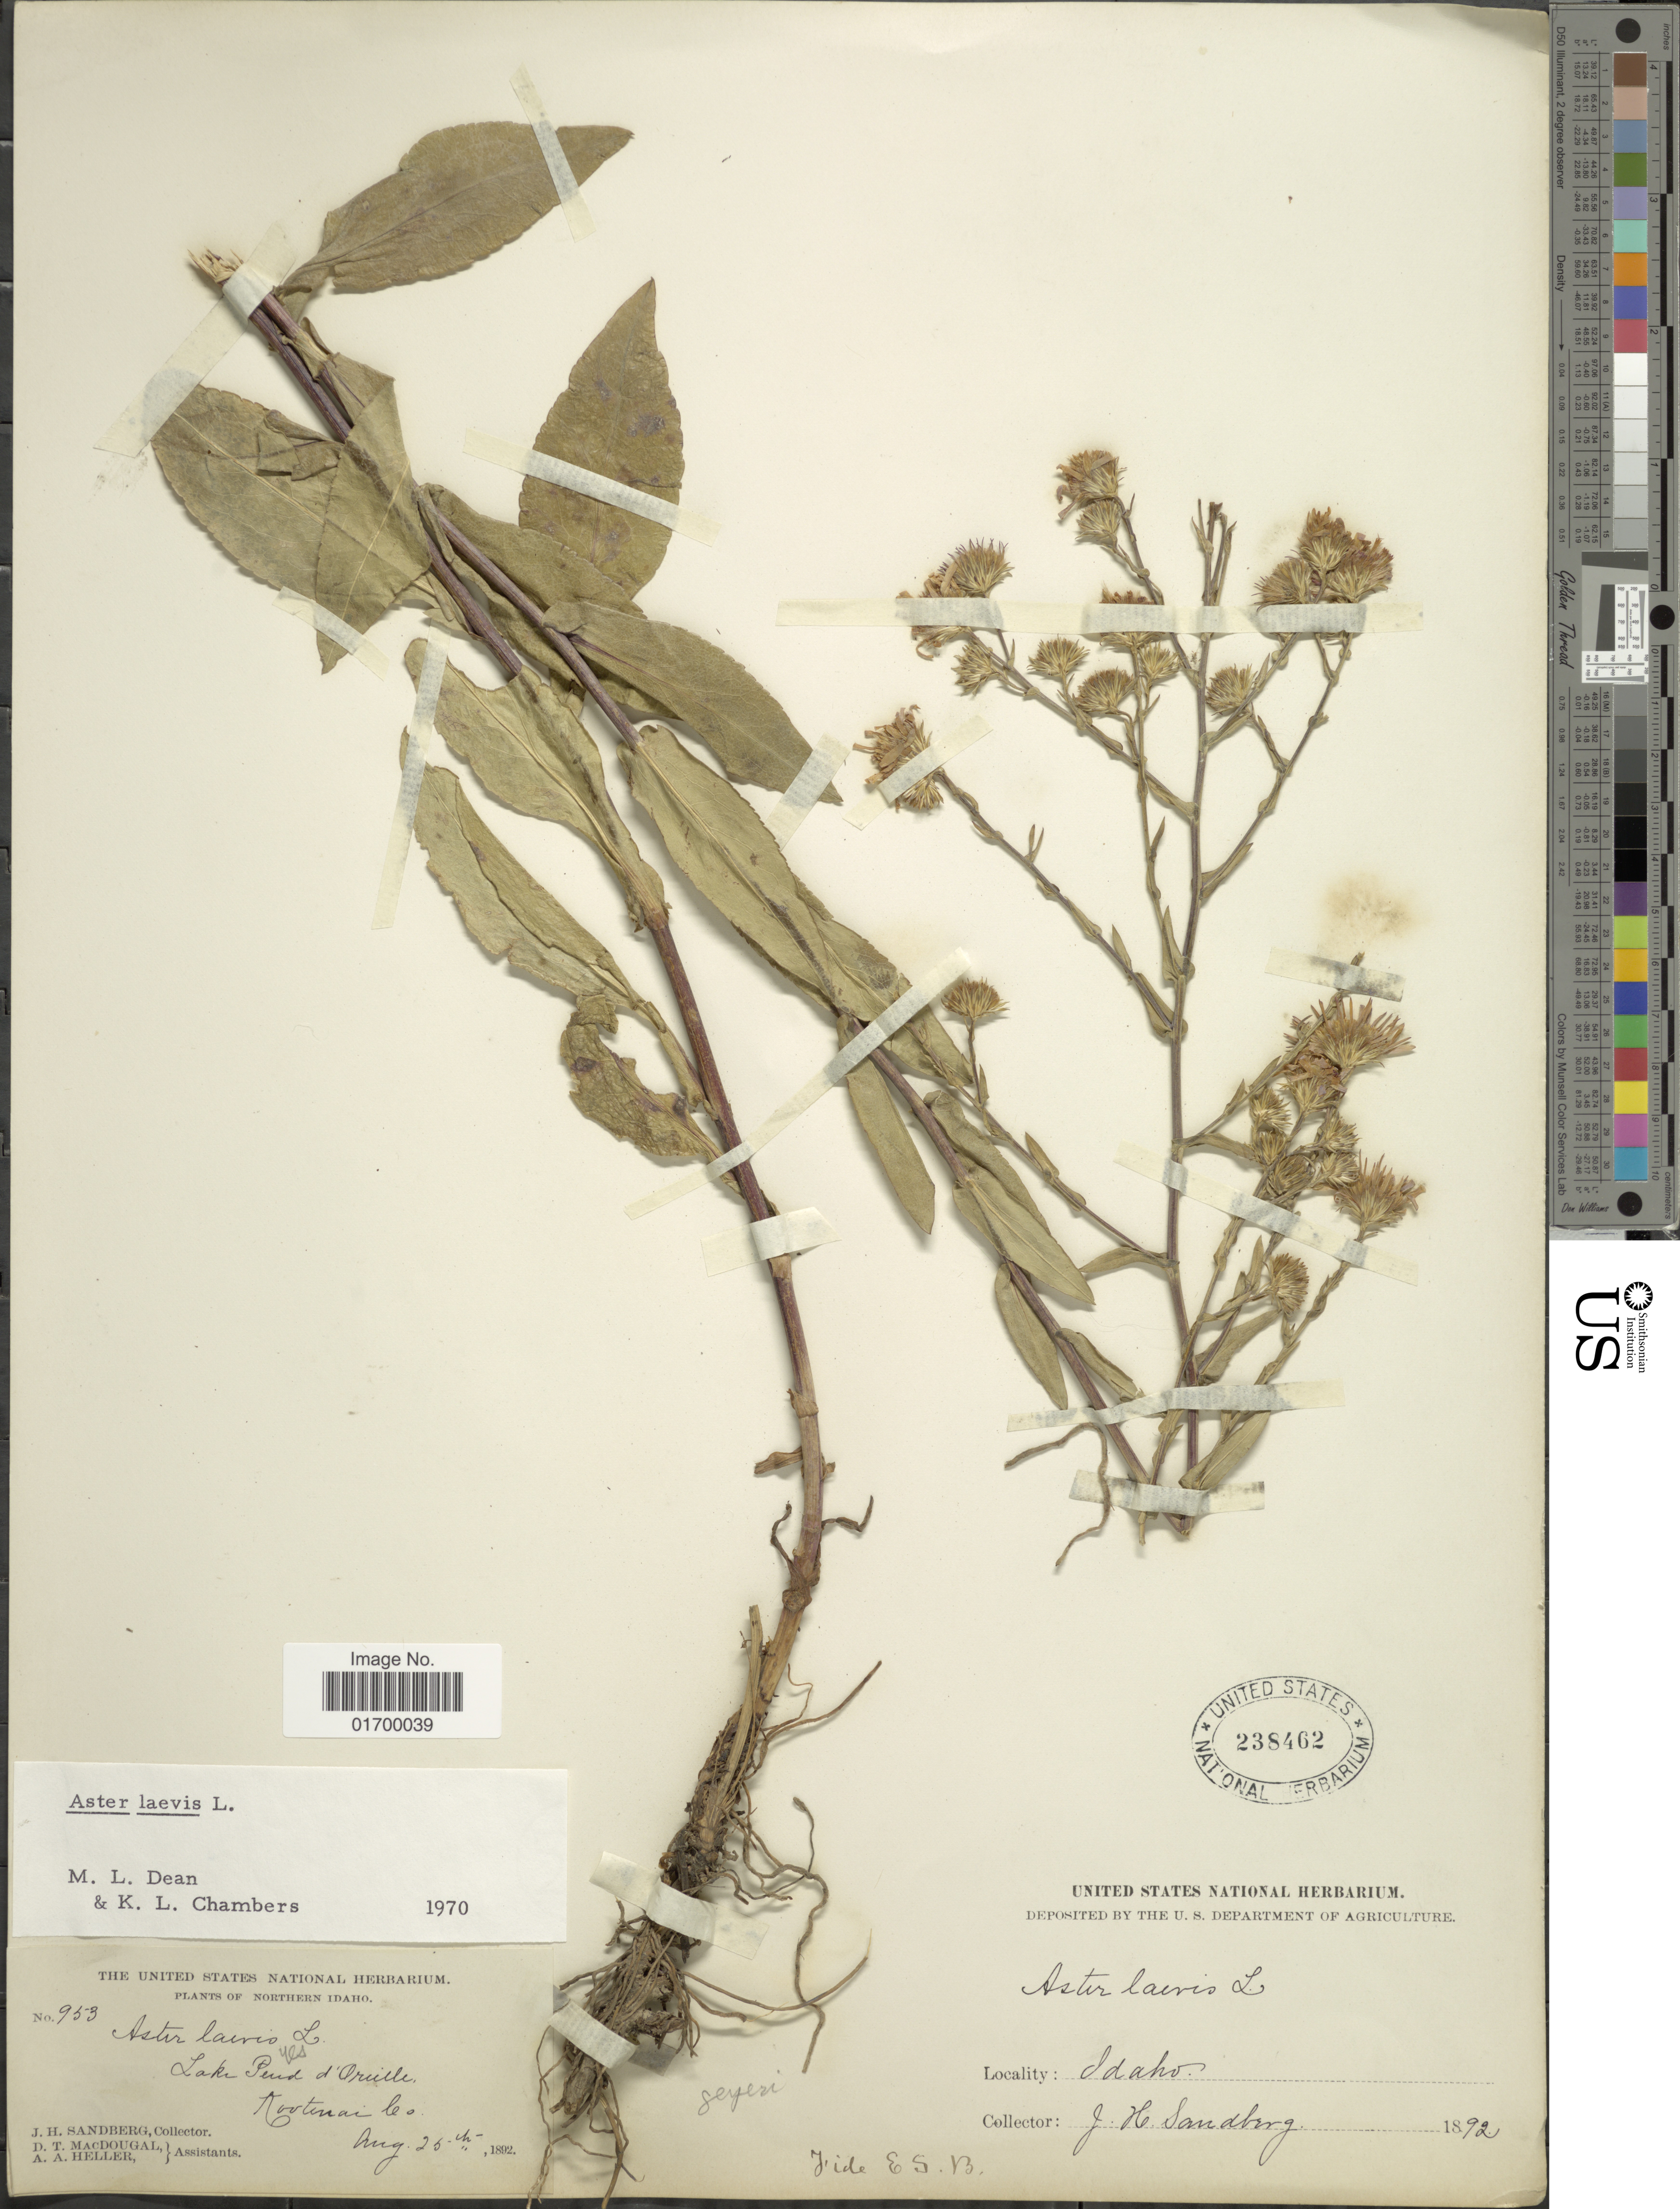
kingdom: Plantae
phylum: Tracheophyta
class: Magnoliopsida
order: Asterales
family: Asteraceae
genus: Symphyotrichum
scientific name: Symphyotrichum laeve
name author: (L.) Á. Löve & D. Löve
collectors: J. H. Sandberg, D. T. MacDougal & A. A. Heller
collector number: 953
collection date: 1892-08-25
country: United States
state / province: Idaho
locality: Northern Idaho, Lake Pend d'Oreille, Kootenai Co.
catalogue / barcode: US 238462